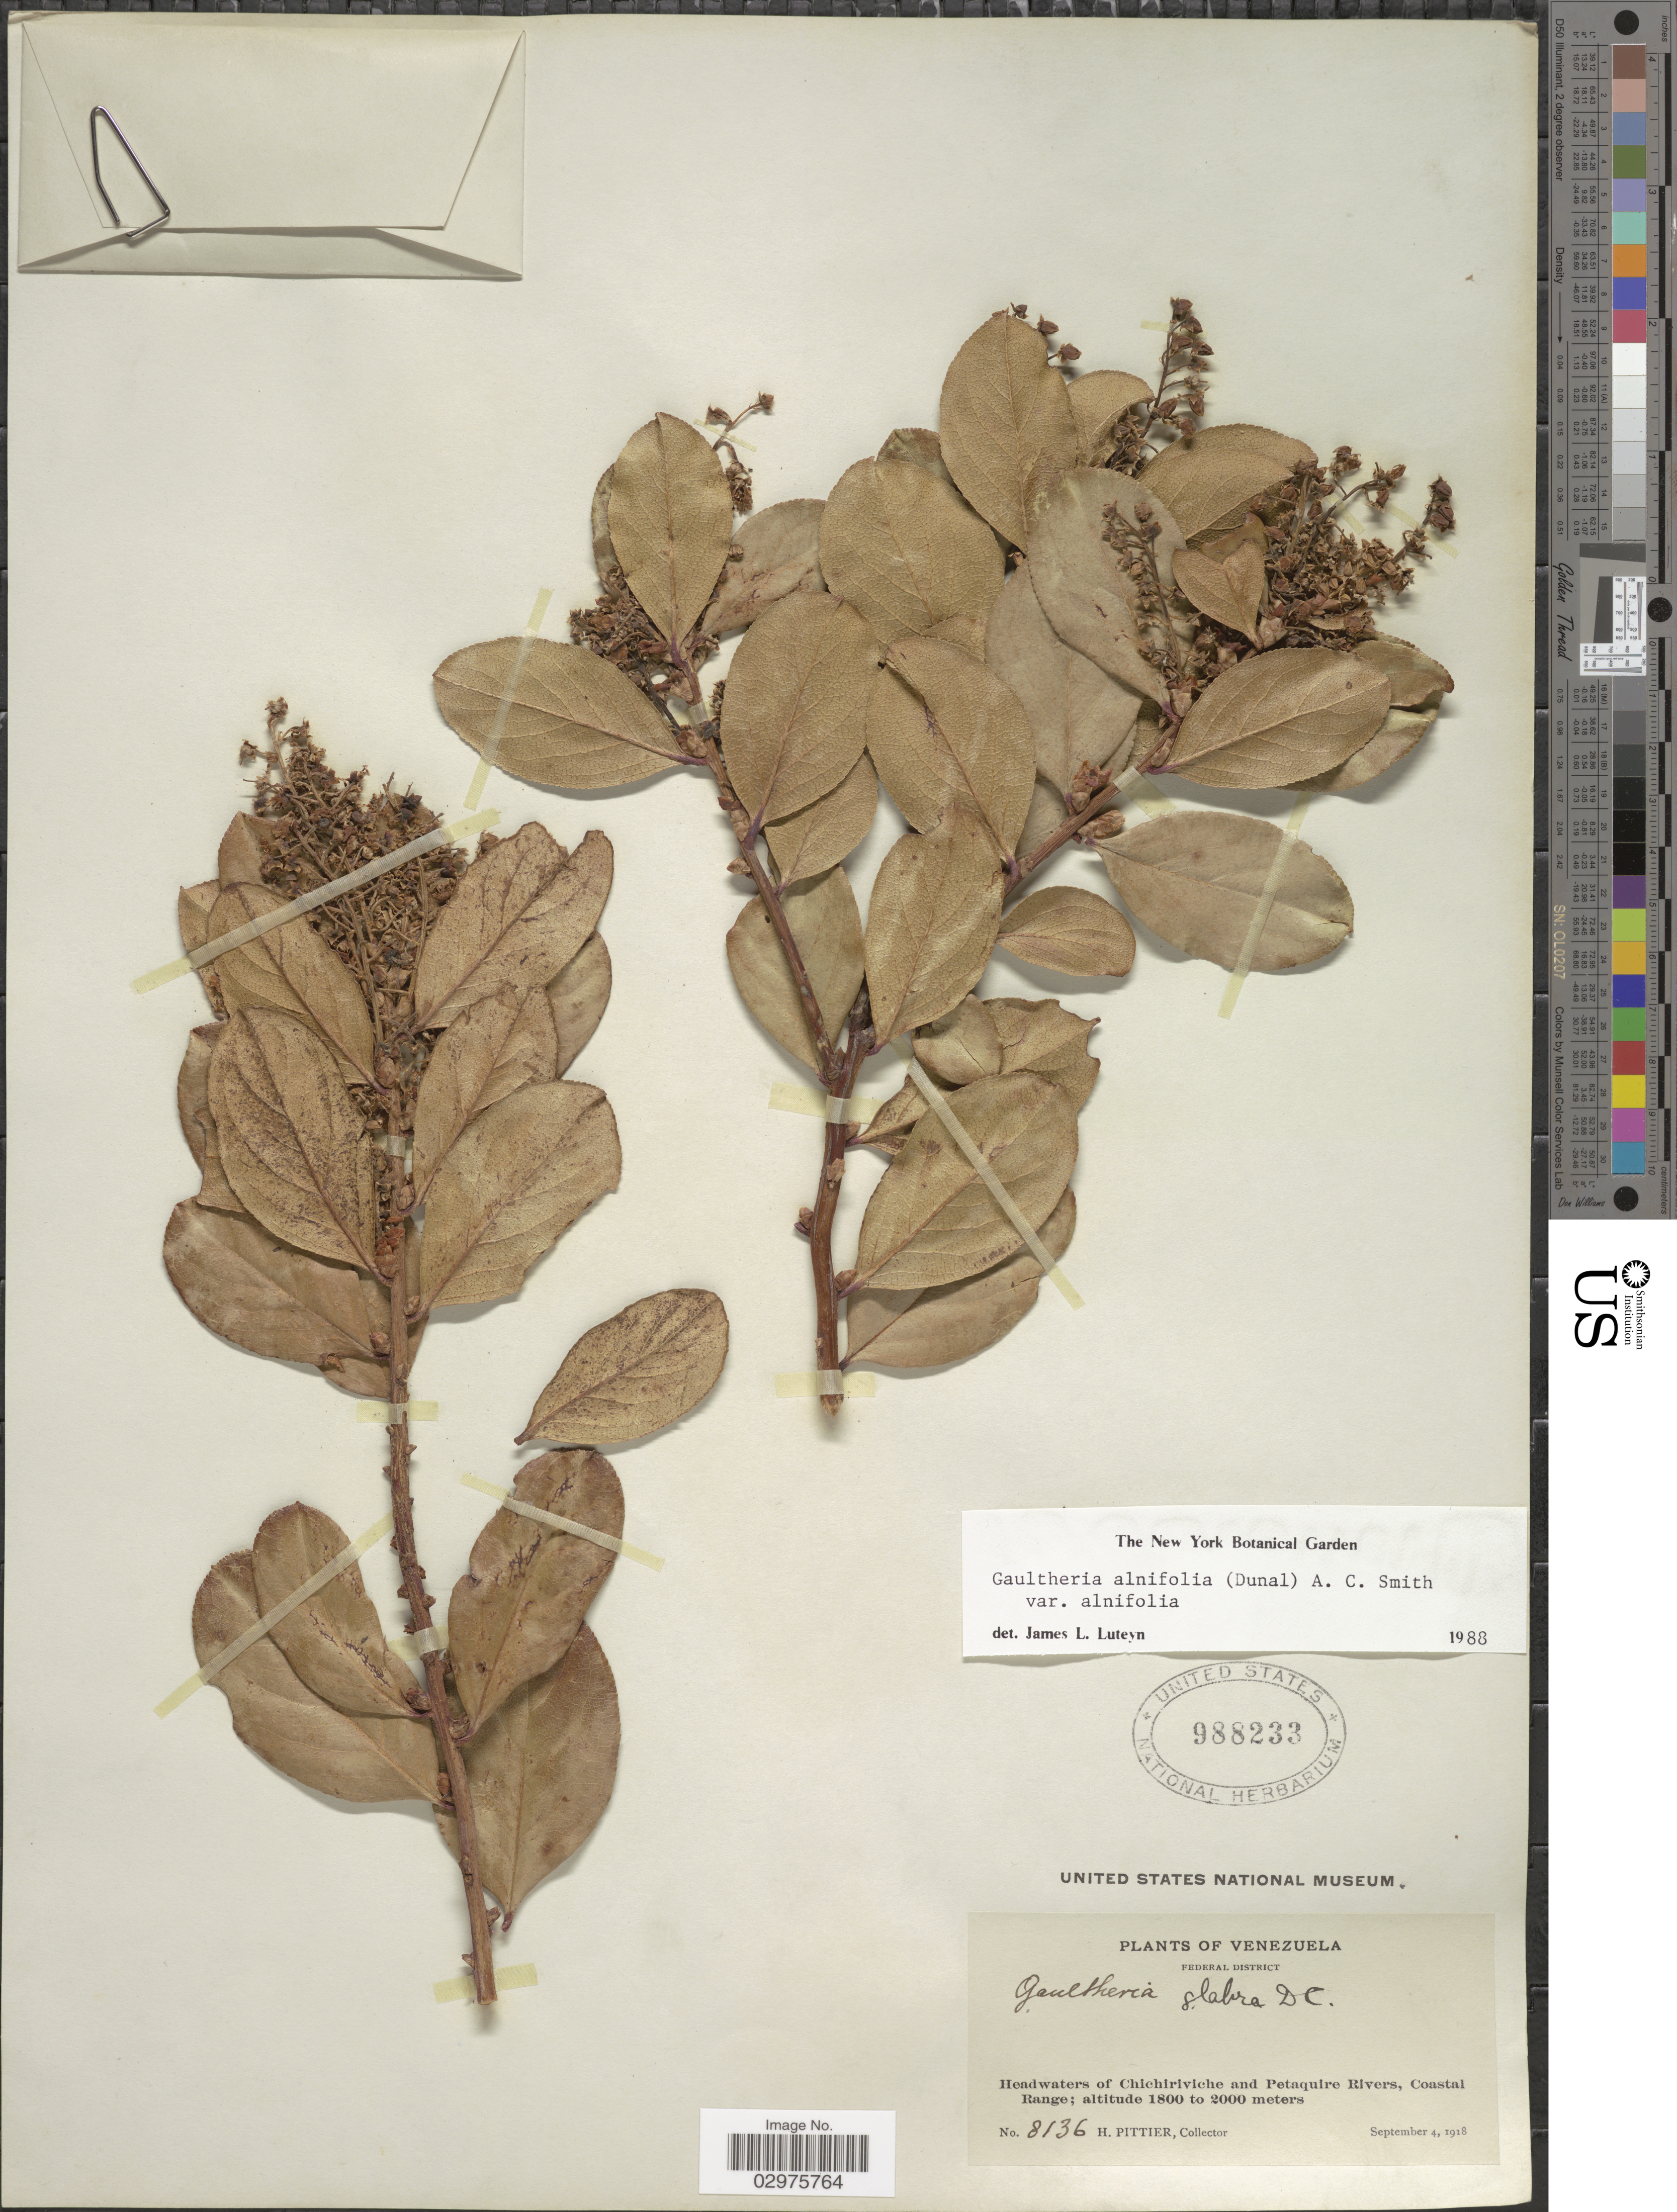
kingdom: Plantae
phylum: Tracheophyta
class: Magnoliopsida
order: Ericales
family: Ericaceae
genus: Gaultheria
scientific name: Gaultheria alnifolia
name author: (Dunal) A.C. Sm.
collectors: H. F. Pittier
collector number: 9136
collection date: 1918-09-04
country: Venezuela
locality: Federal District. Headwaters of Chichiriviche and Petaquire Rivers, Coastal Range.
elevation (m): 1800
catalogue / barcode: US 988233